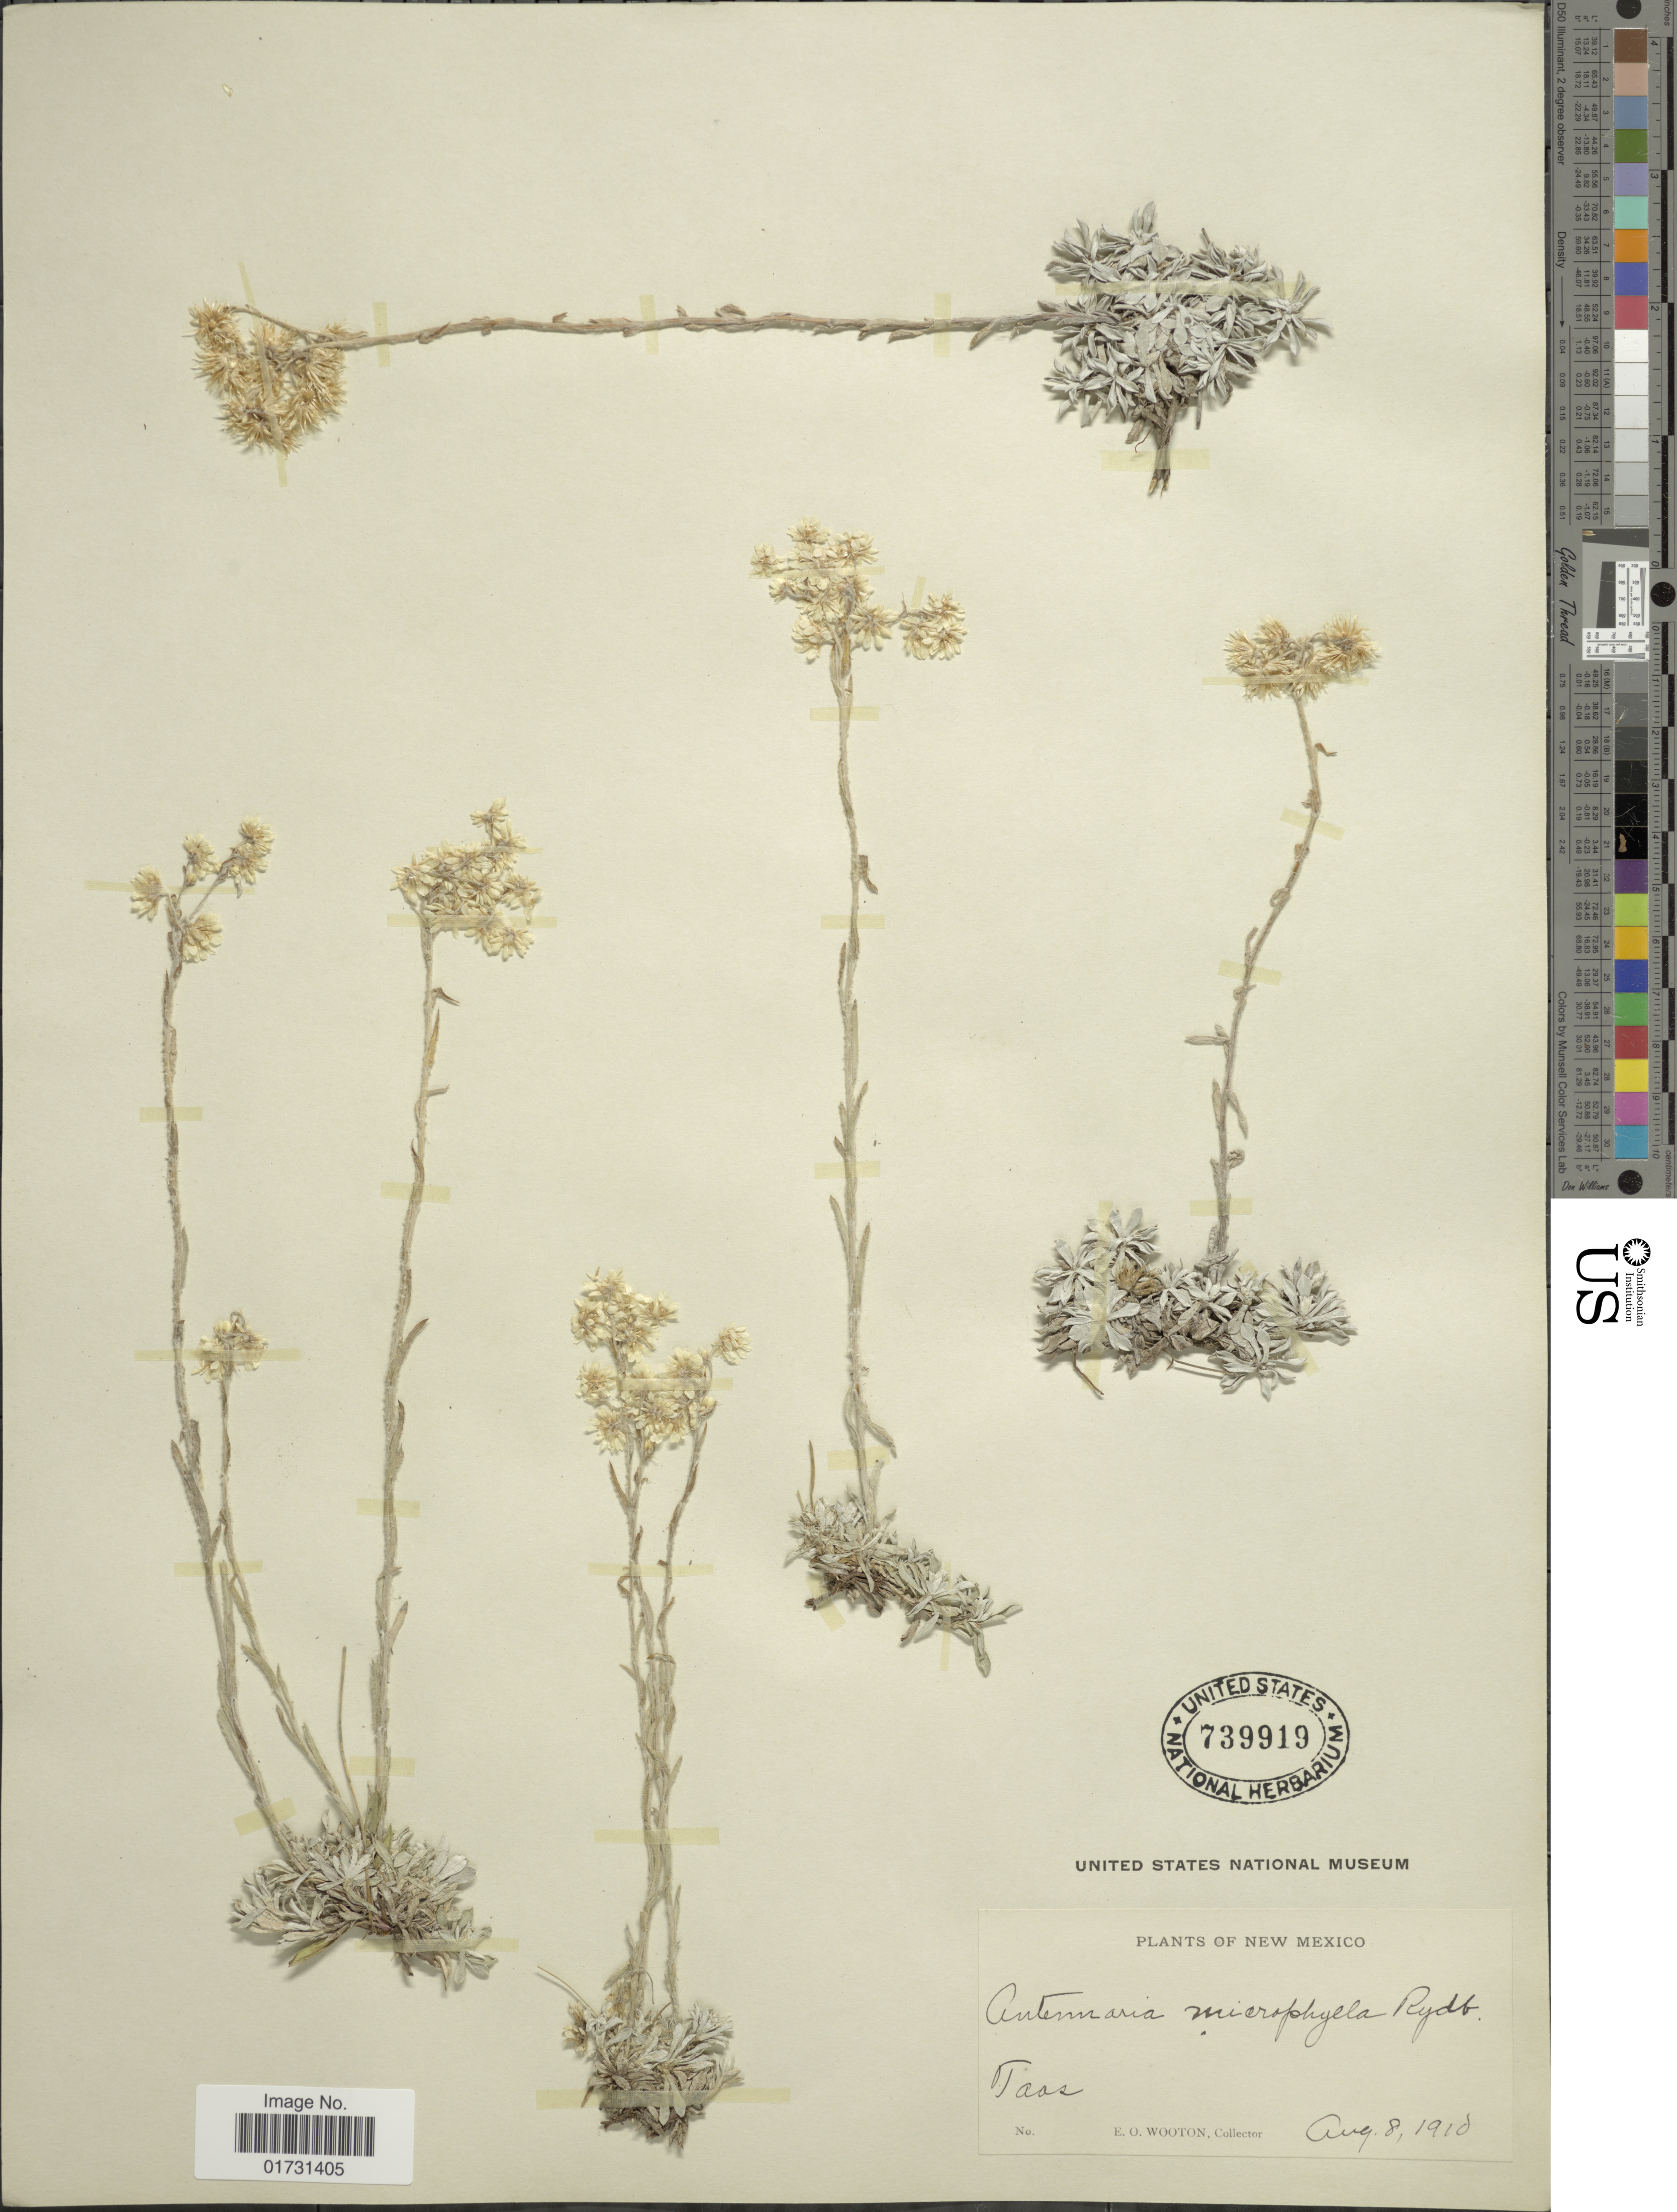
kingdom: Plantae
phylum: Tracheophyta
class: Magnoliopsida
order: Asterales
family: Asteraceae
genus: Antennaria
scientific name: Antennaria microphylla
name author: Rydb.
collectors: E. O. Wooton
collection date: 1910-08-08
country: United States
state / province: New Mexico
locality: Taos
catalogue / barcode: US 739919